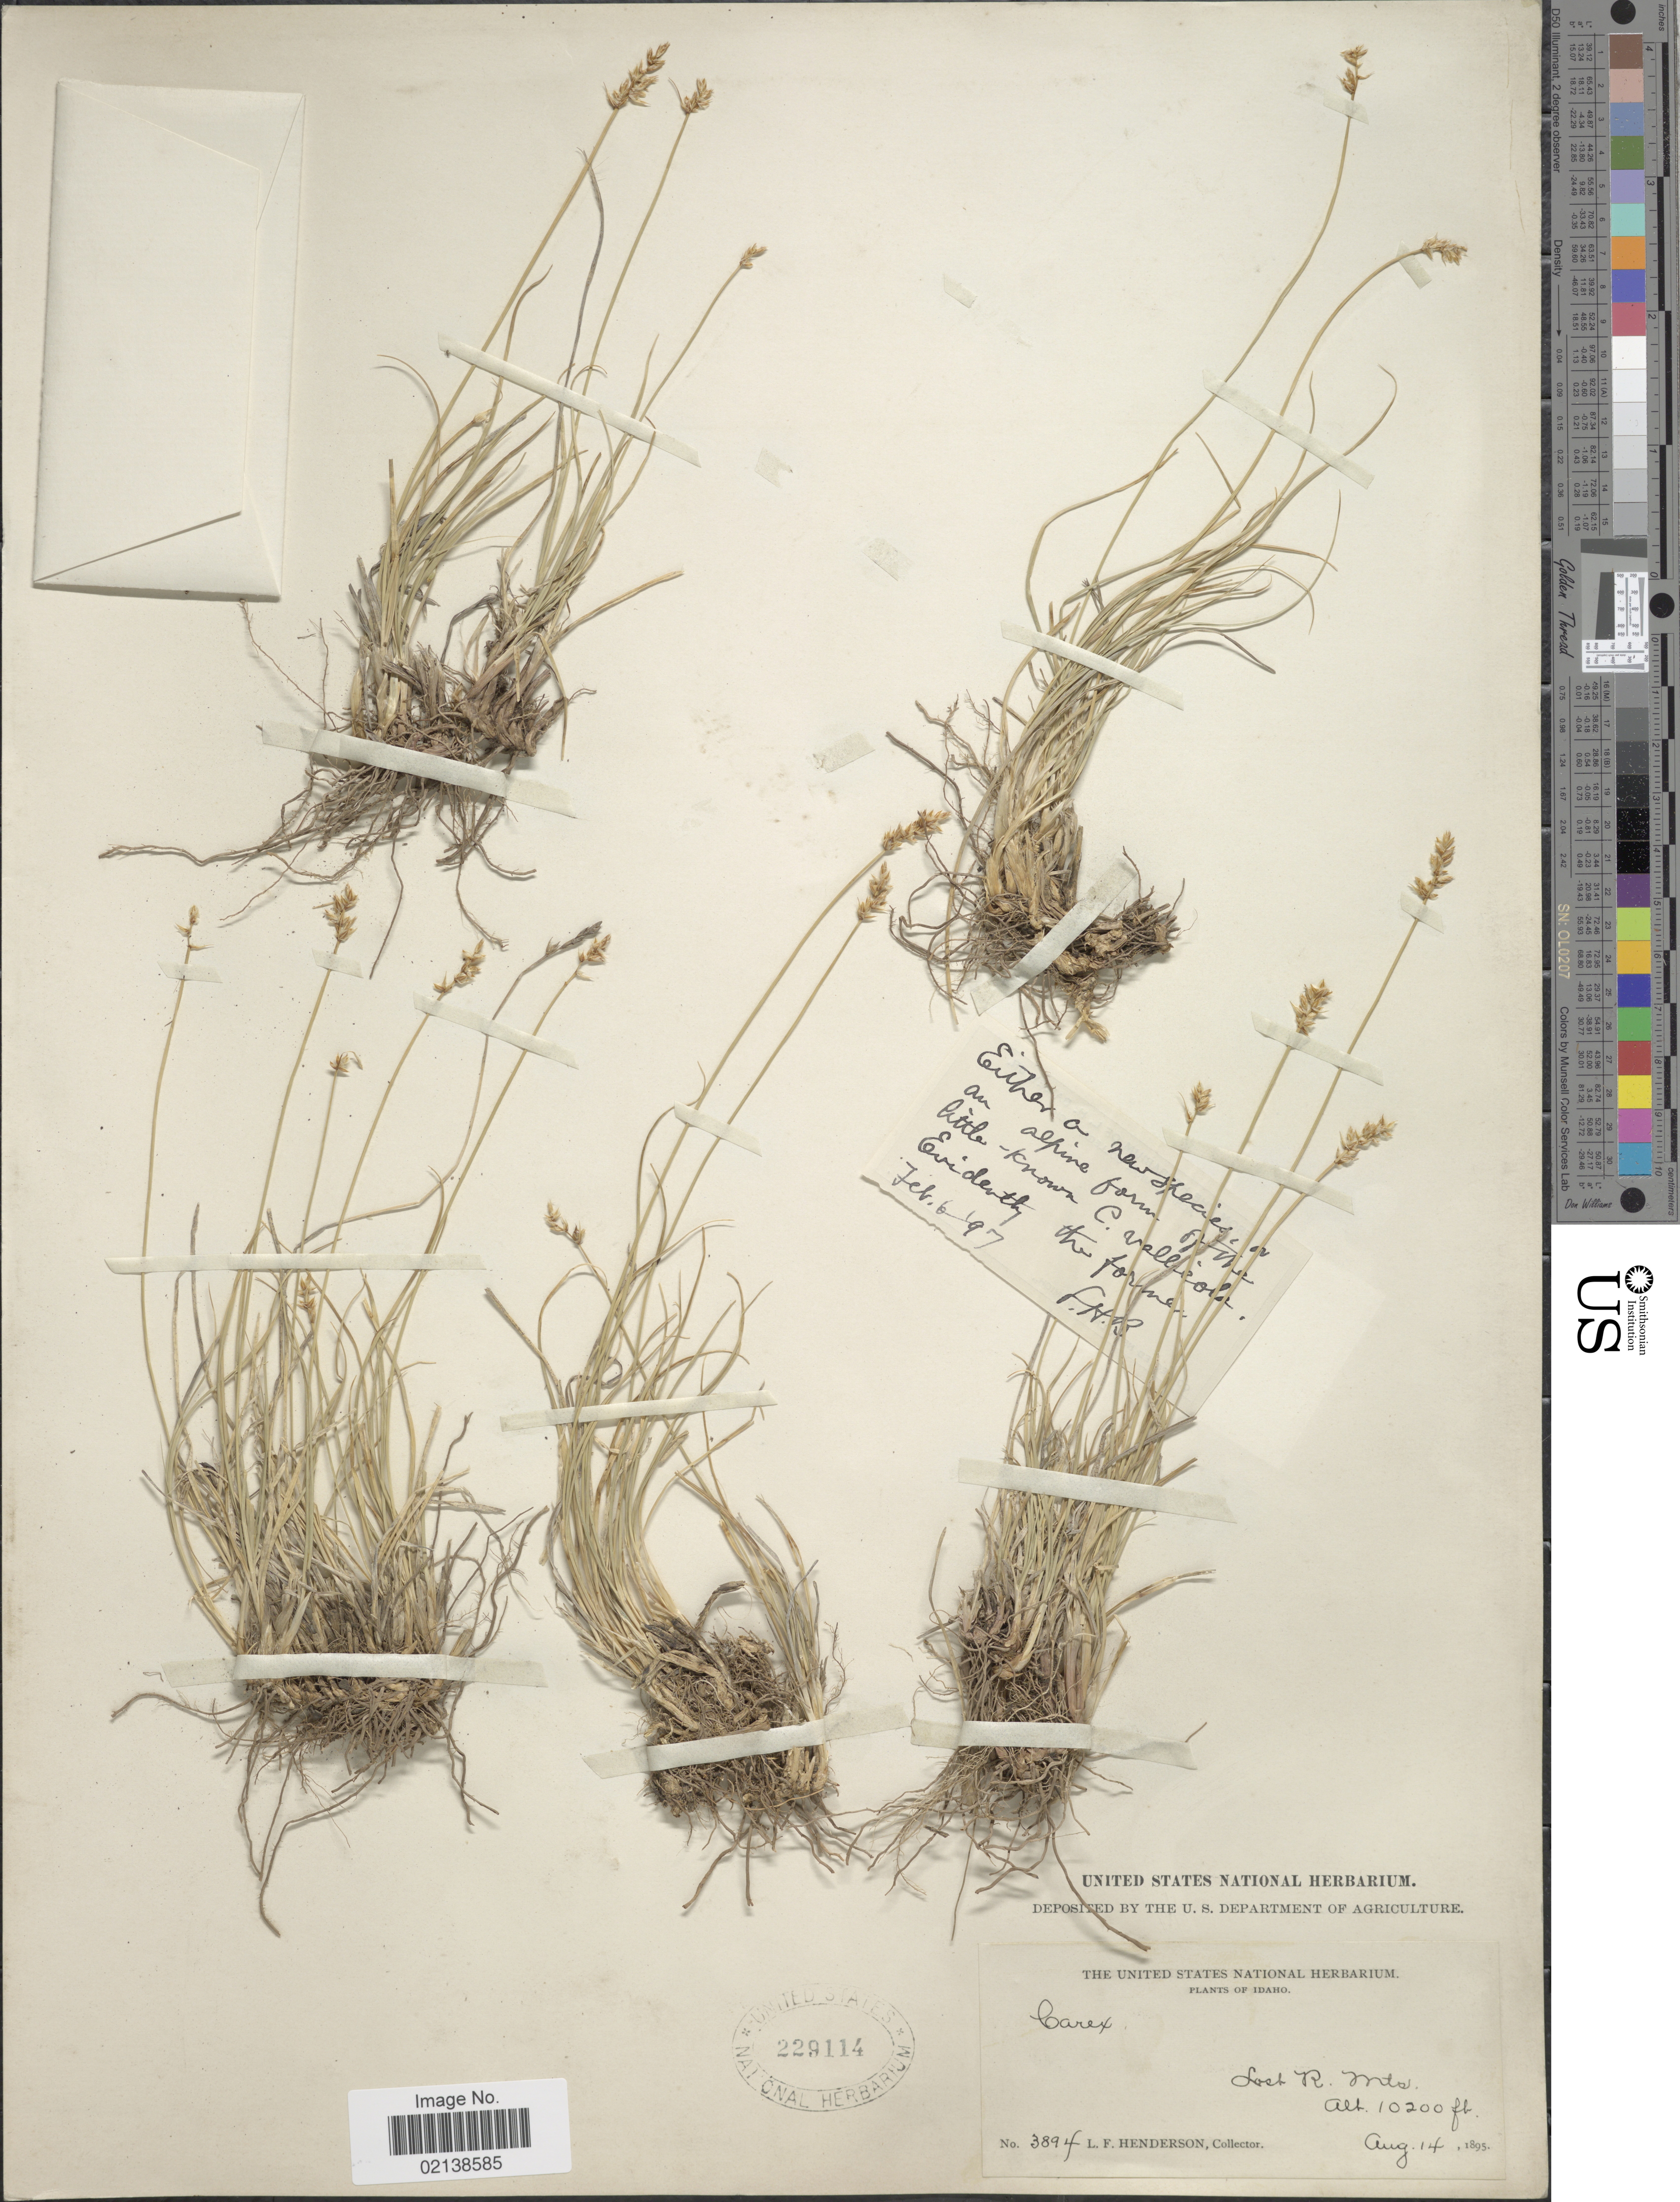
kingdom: Plantae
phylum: Tracheophyta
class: Liliopsida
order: Poales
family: Cyperaceae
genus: Carex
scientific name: Carex vallicola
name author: Dewey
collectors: L. Henderson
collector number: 3894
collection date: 1895-08-14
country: United States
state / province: Idaho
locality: Lost R. Mts.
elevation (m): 3109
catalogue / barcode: US 229114